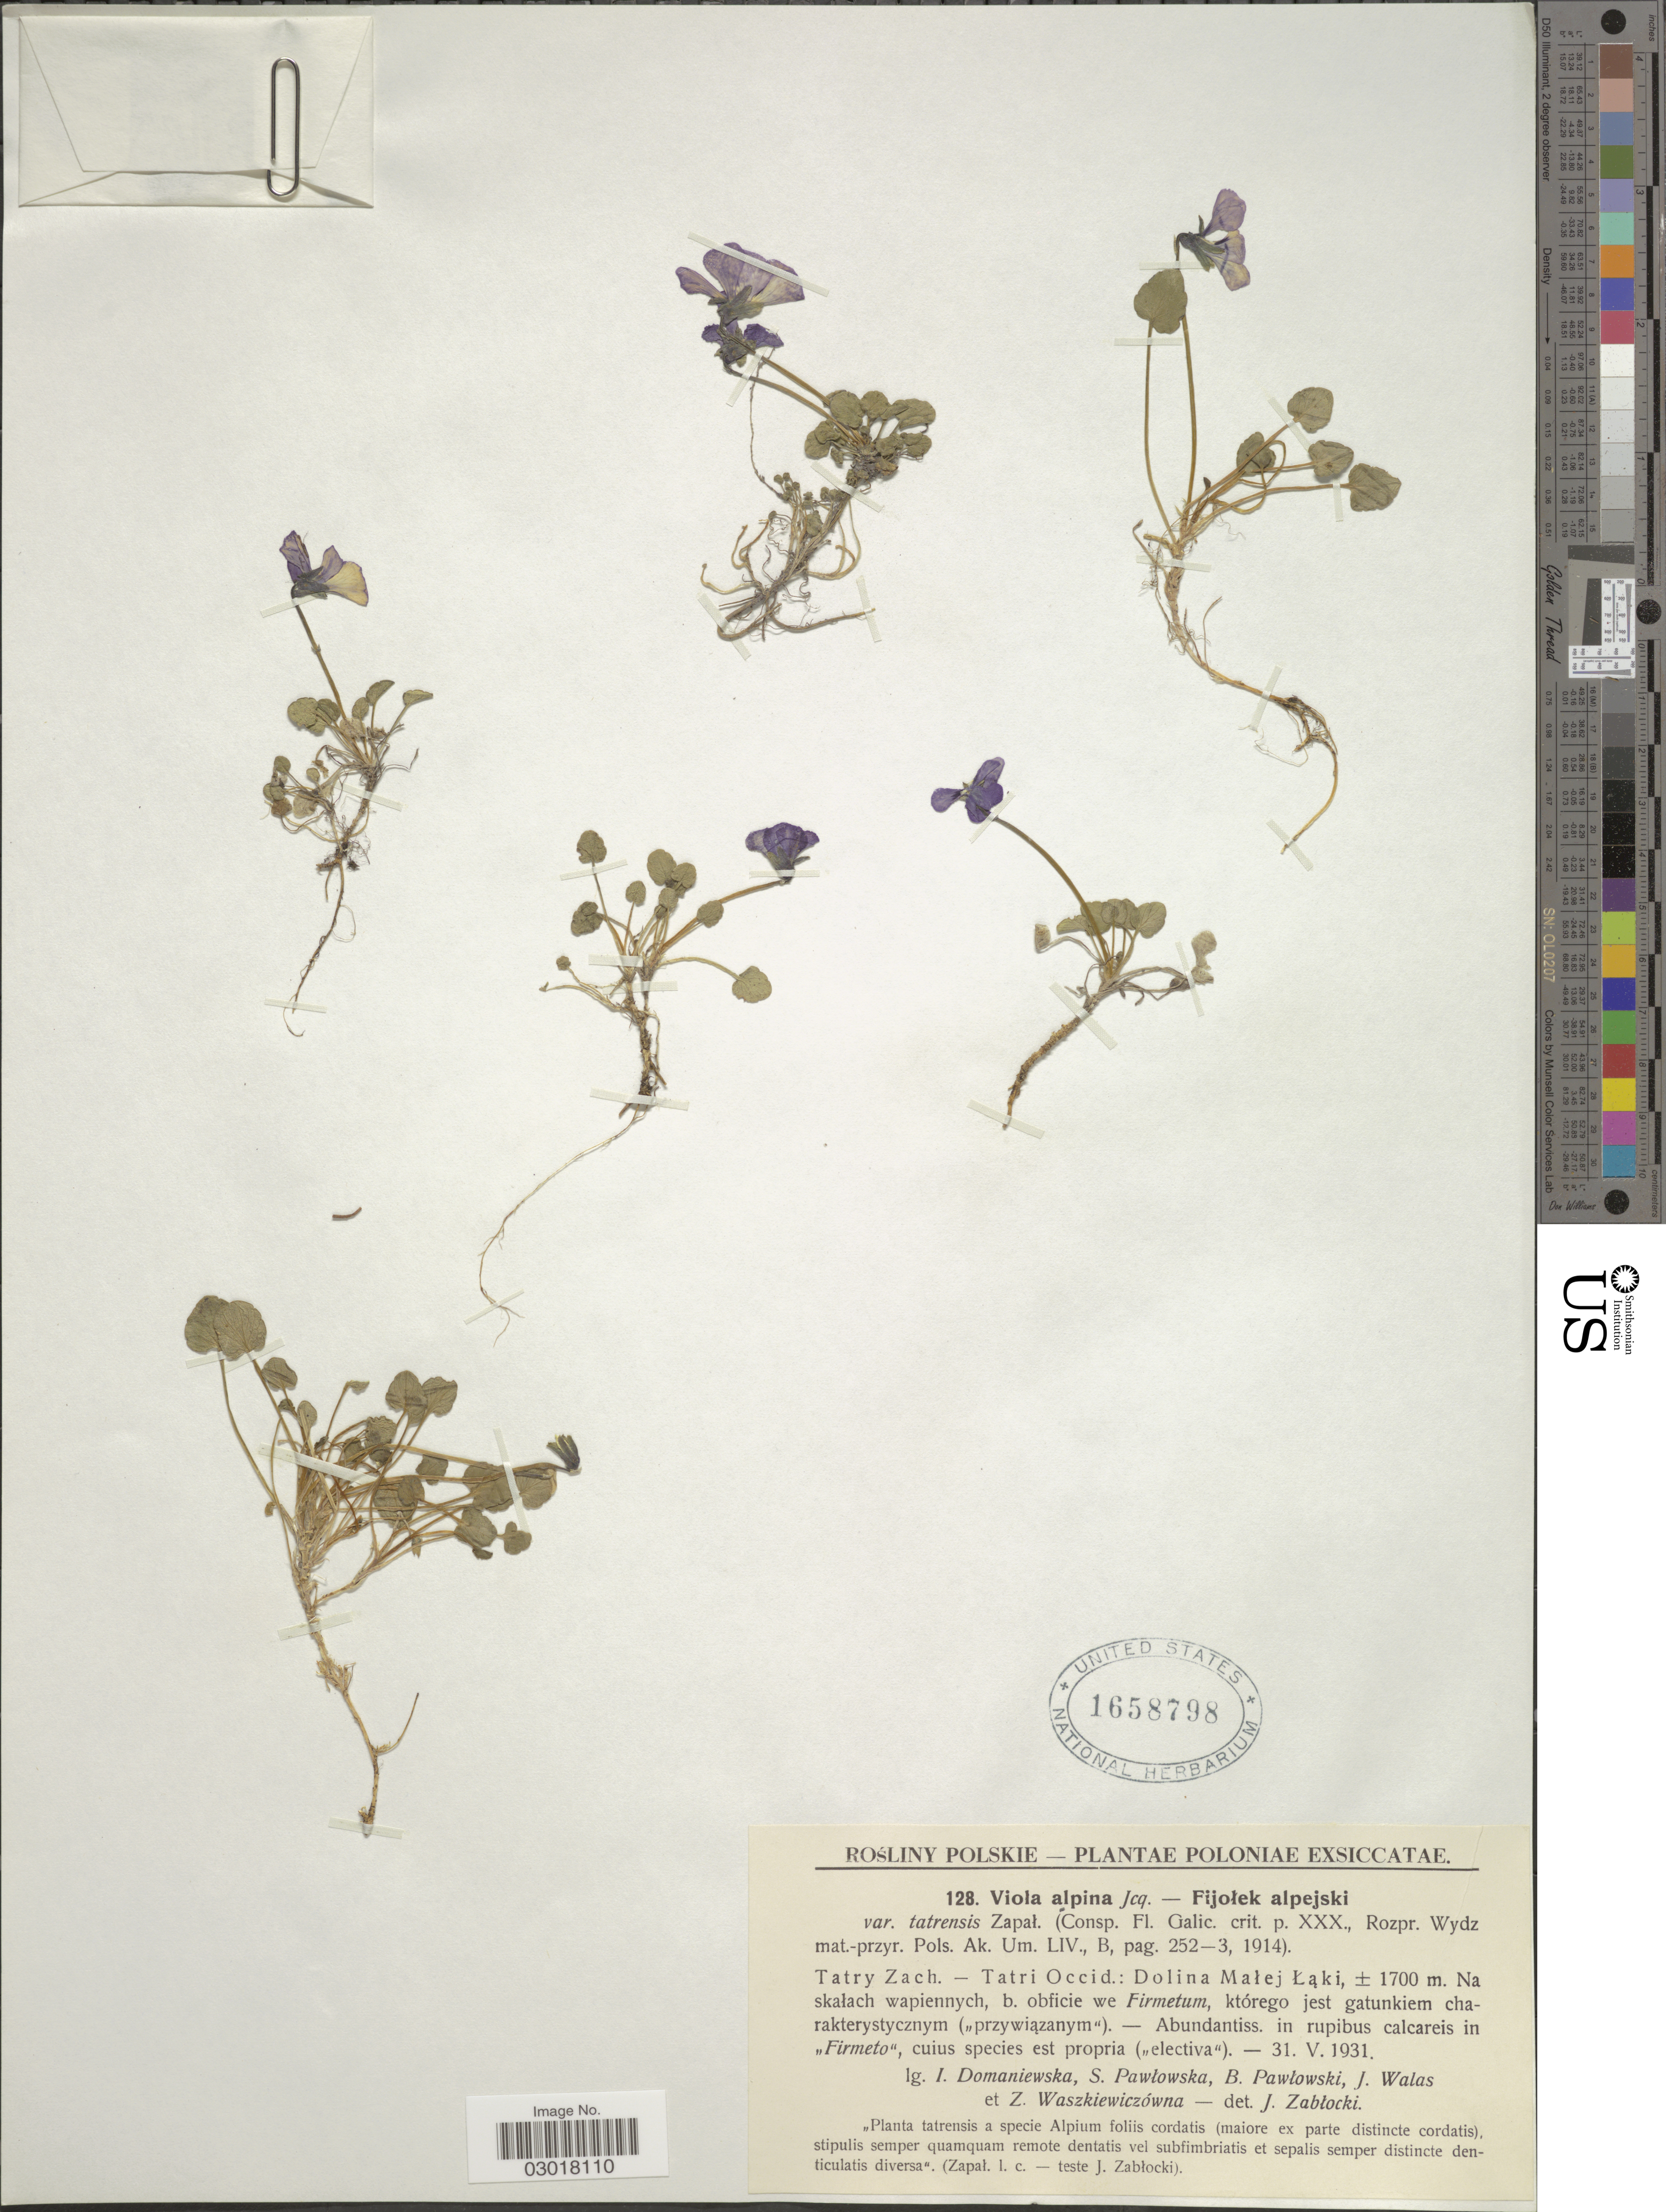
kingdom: Plantae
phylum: Tracheophyta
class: Magnoliopsida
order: Malpighiales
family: Violaceae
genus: Viola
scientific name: Viola alpina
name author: Jacq.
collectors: D. Domaniewska, S. Pawlowska, B. Pawlowski, J. Walas & Z. Waszkiewiczówna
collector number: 128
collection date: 1931-05-31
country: Poland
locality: Poloniae. Tatry ach. - Tatri Occid.: Dolina Malej Laki.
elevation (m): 1700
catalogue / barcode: US 1658798